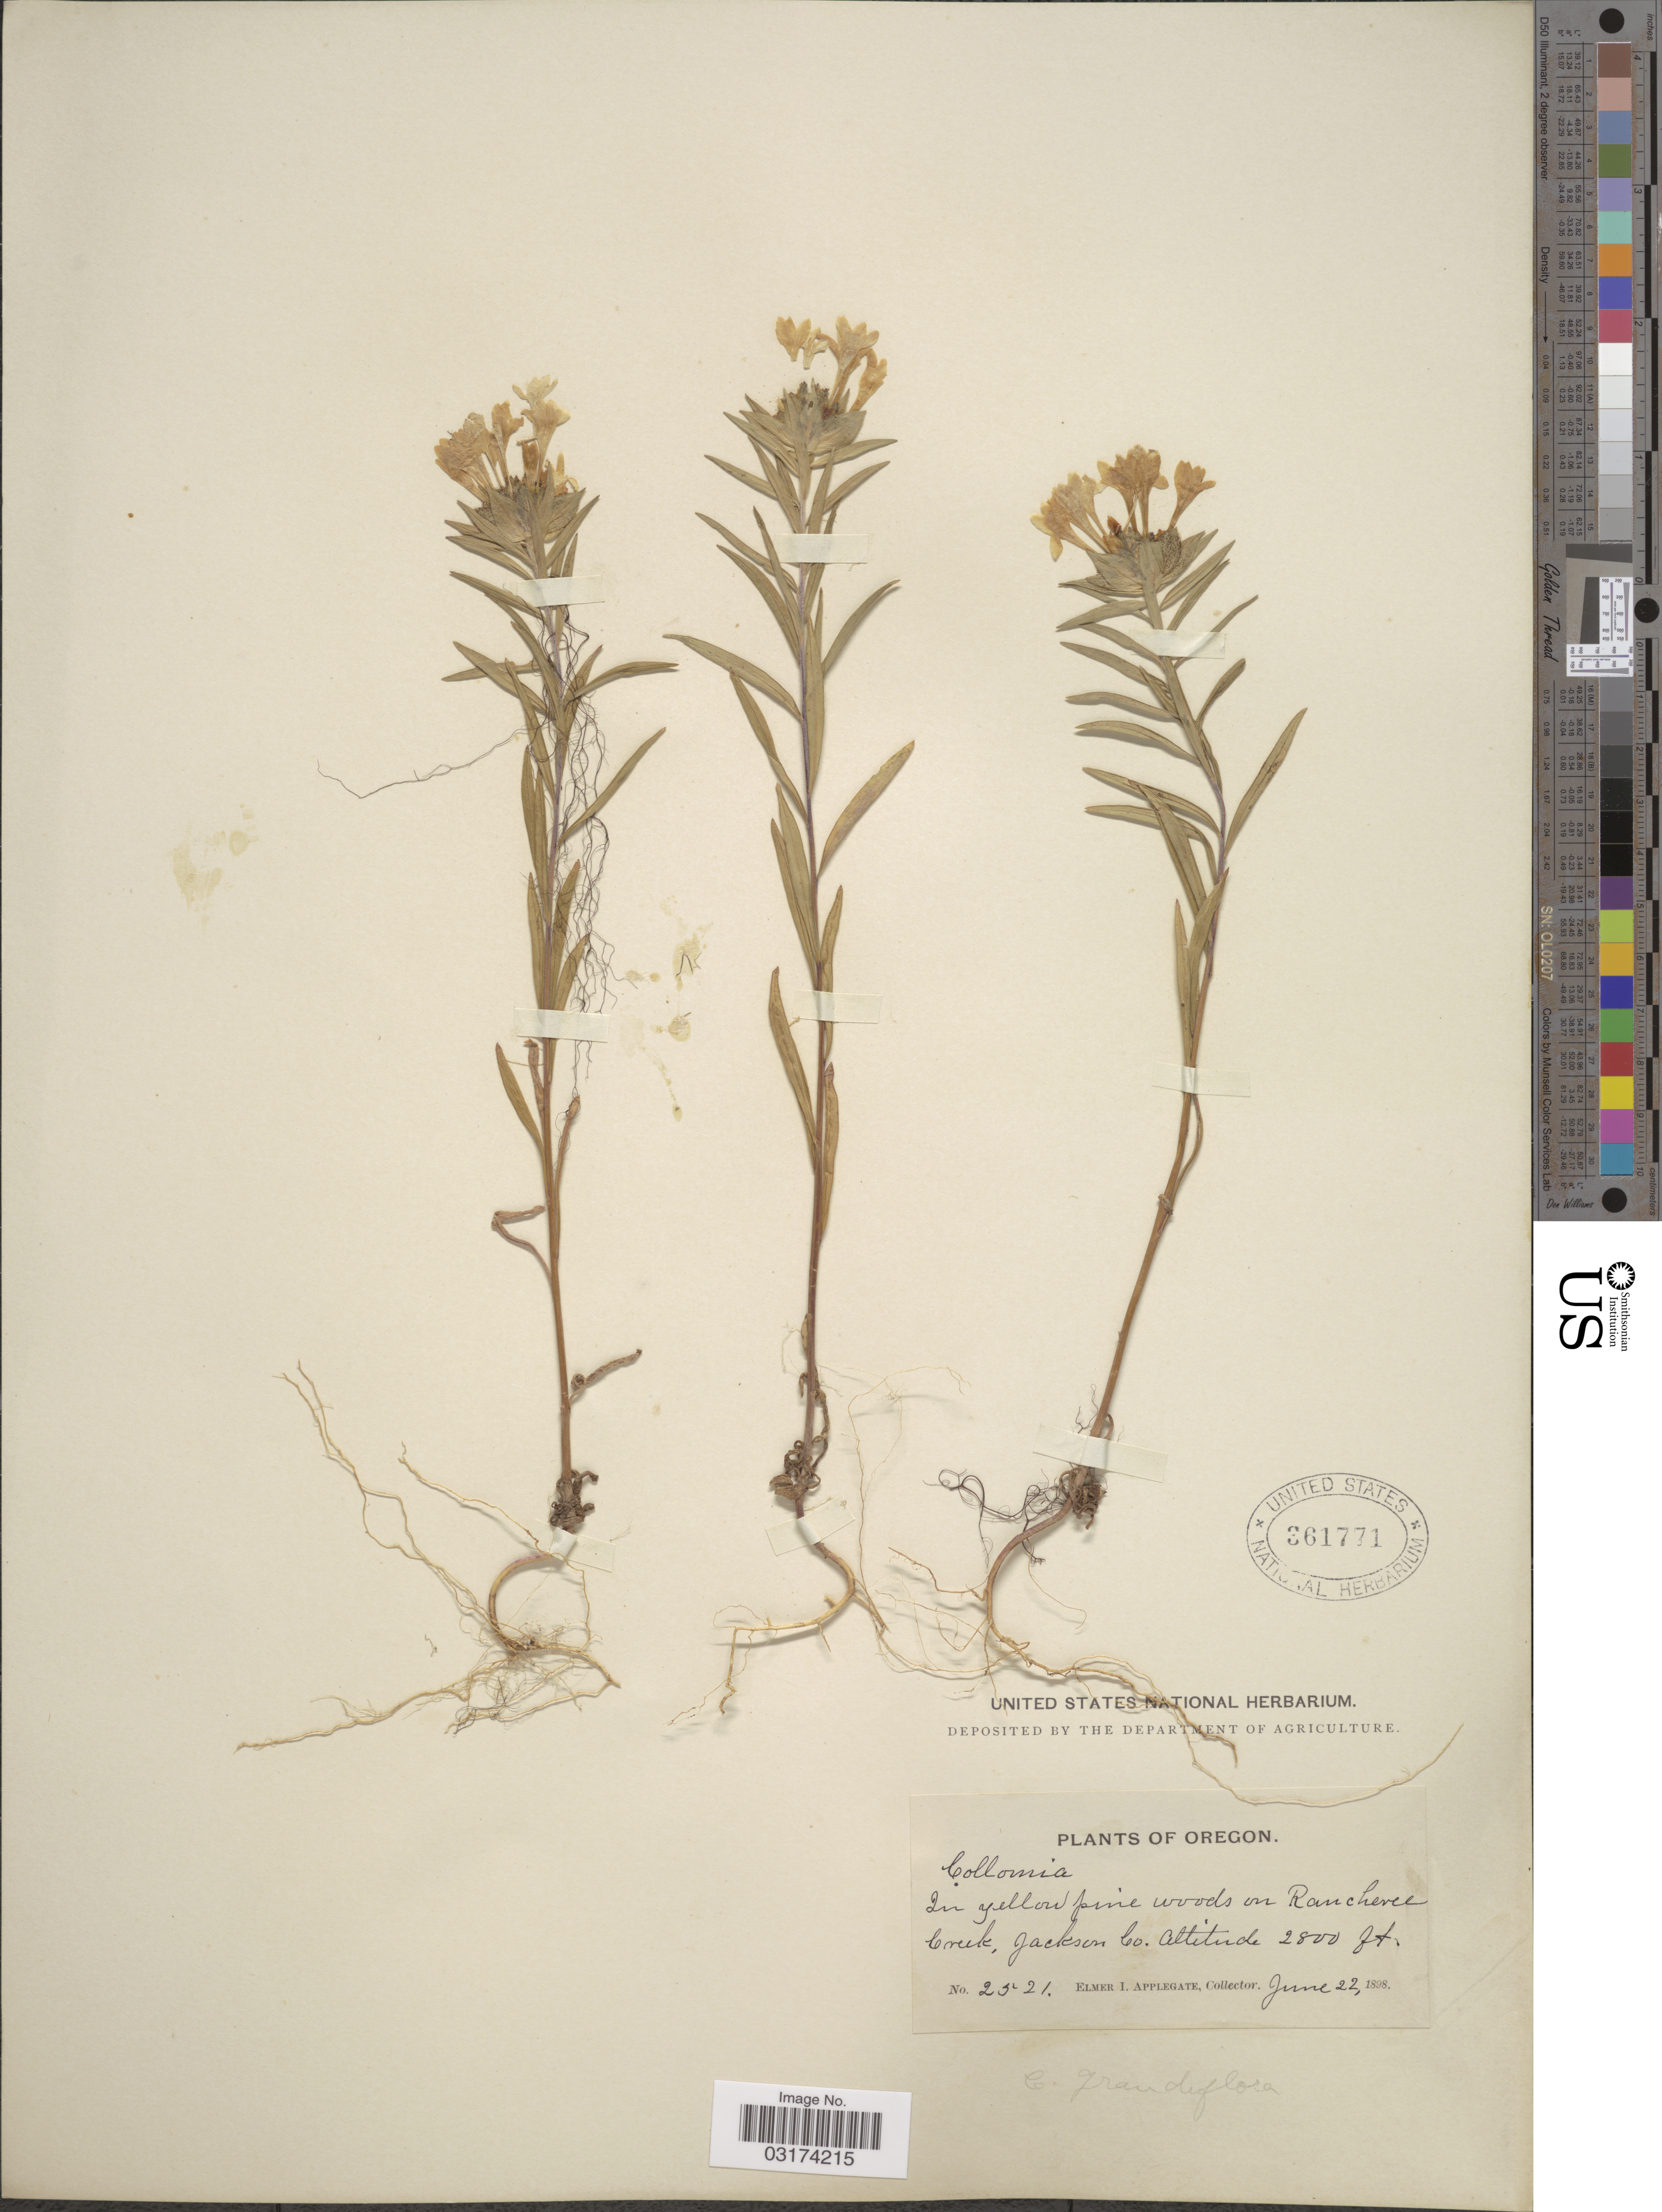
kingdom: Plantae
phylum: Tracheophyta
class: Magnoliopsida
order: Ericales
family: Polemoniaceae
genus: Collomia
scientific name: Collomia grandiflora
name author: Douglas ex Lindl.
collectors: E. I. Applegate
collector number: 2521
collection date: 1898-06-22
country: United States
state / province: Oregon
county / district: Jackson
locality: In Yellow Pine woods on Rancheree Creek, Jackson Co.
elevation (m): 853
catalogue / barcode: US 361771